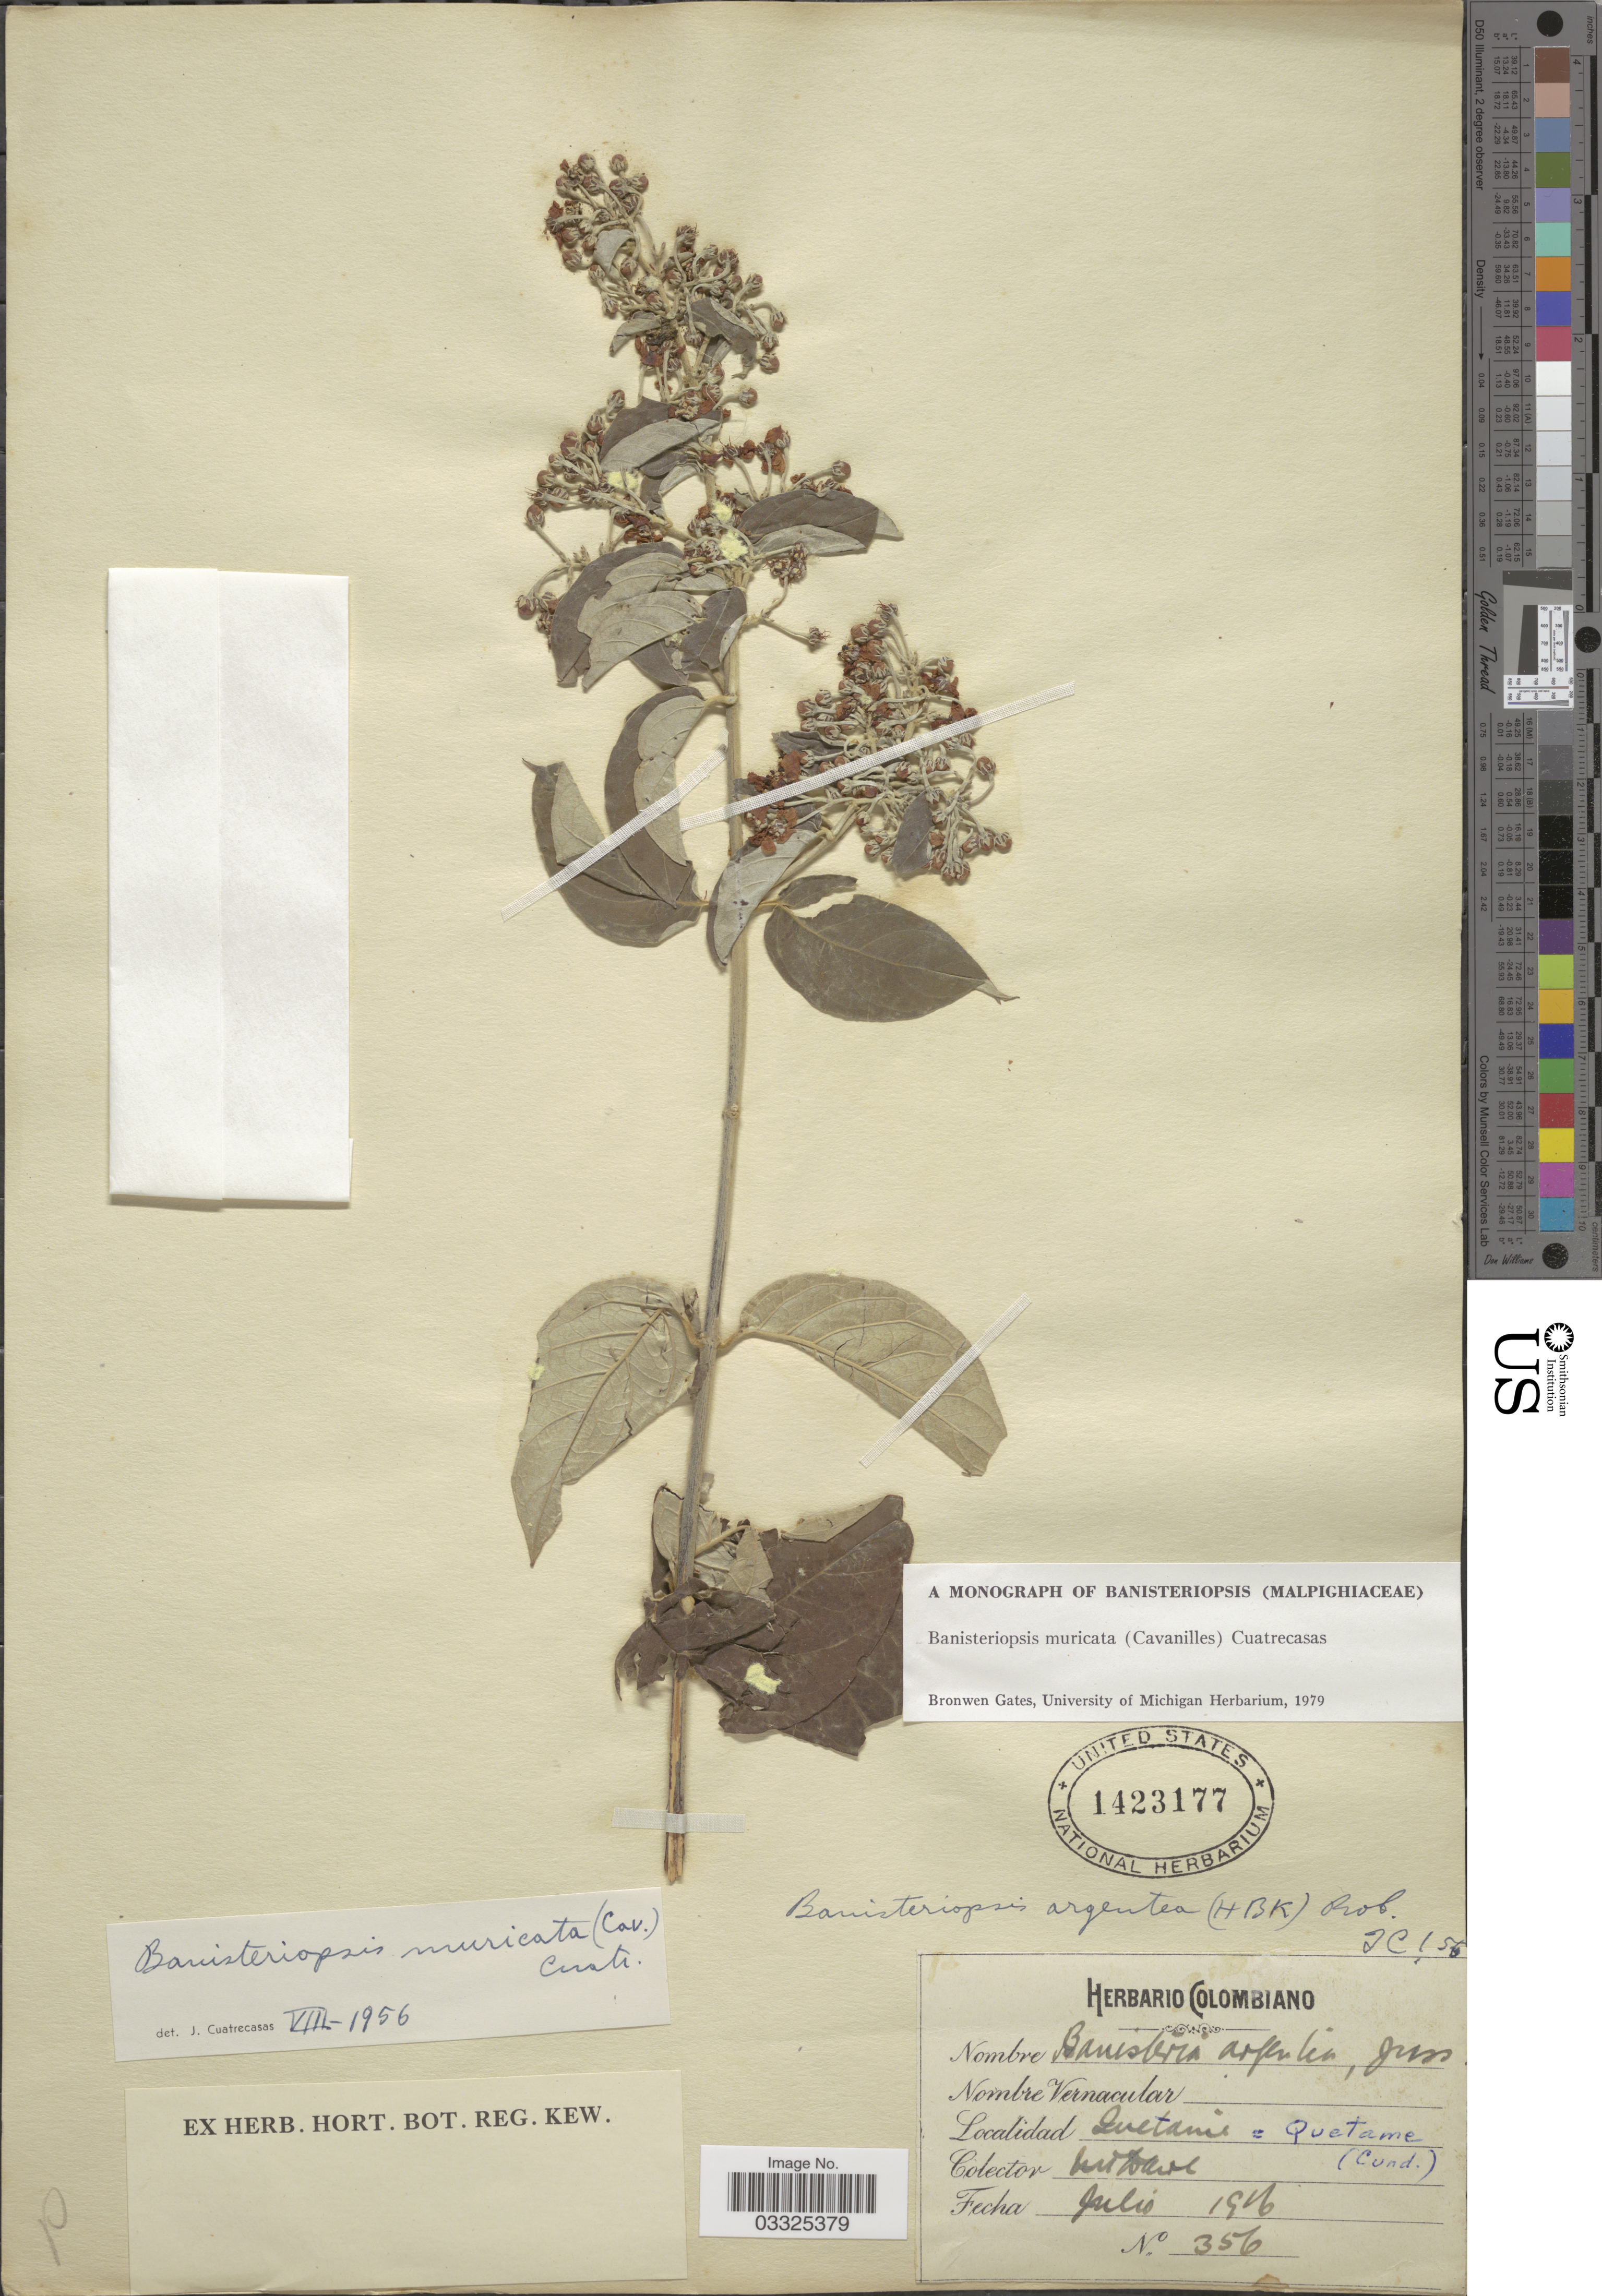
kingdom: Plantae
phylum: Tracheophyta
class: Magnoliopsida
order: Malpighiales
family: Malpighiaceae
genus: Banisteriopsis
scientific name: Banisteriopsis muricata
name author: (Cav.) Cuatrec.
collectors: M. T. Dawe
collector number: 356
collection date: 1916-07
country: Colombia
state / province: Cundinamarca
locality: Quetame (Cund.)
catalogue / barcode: US 1423177